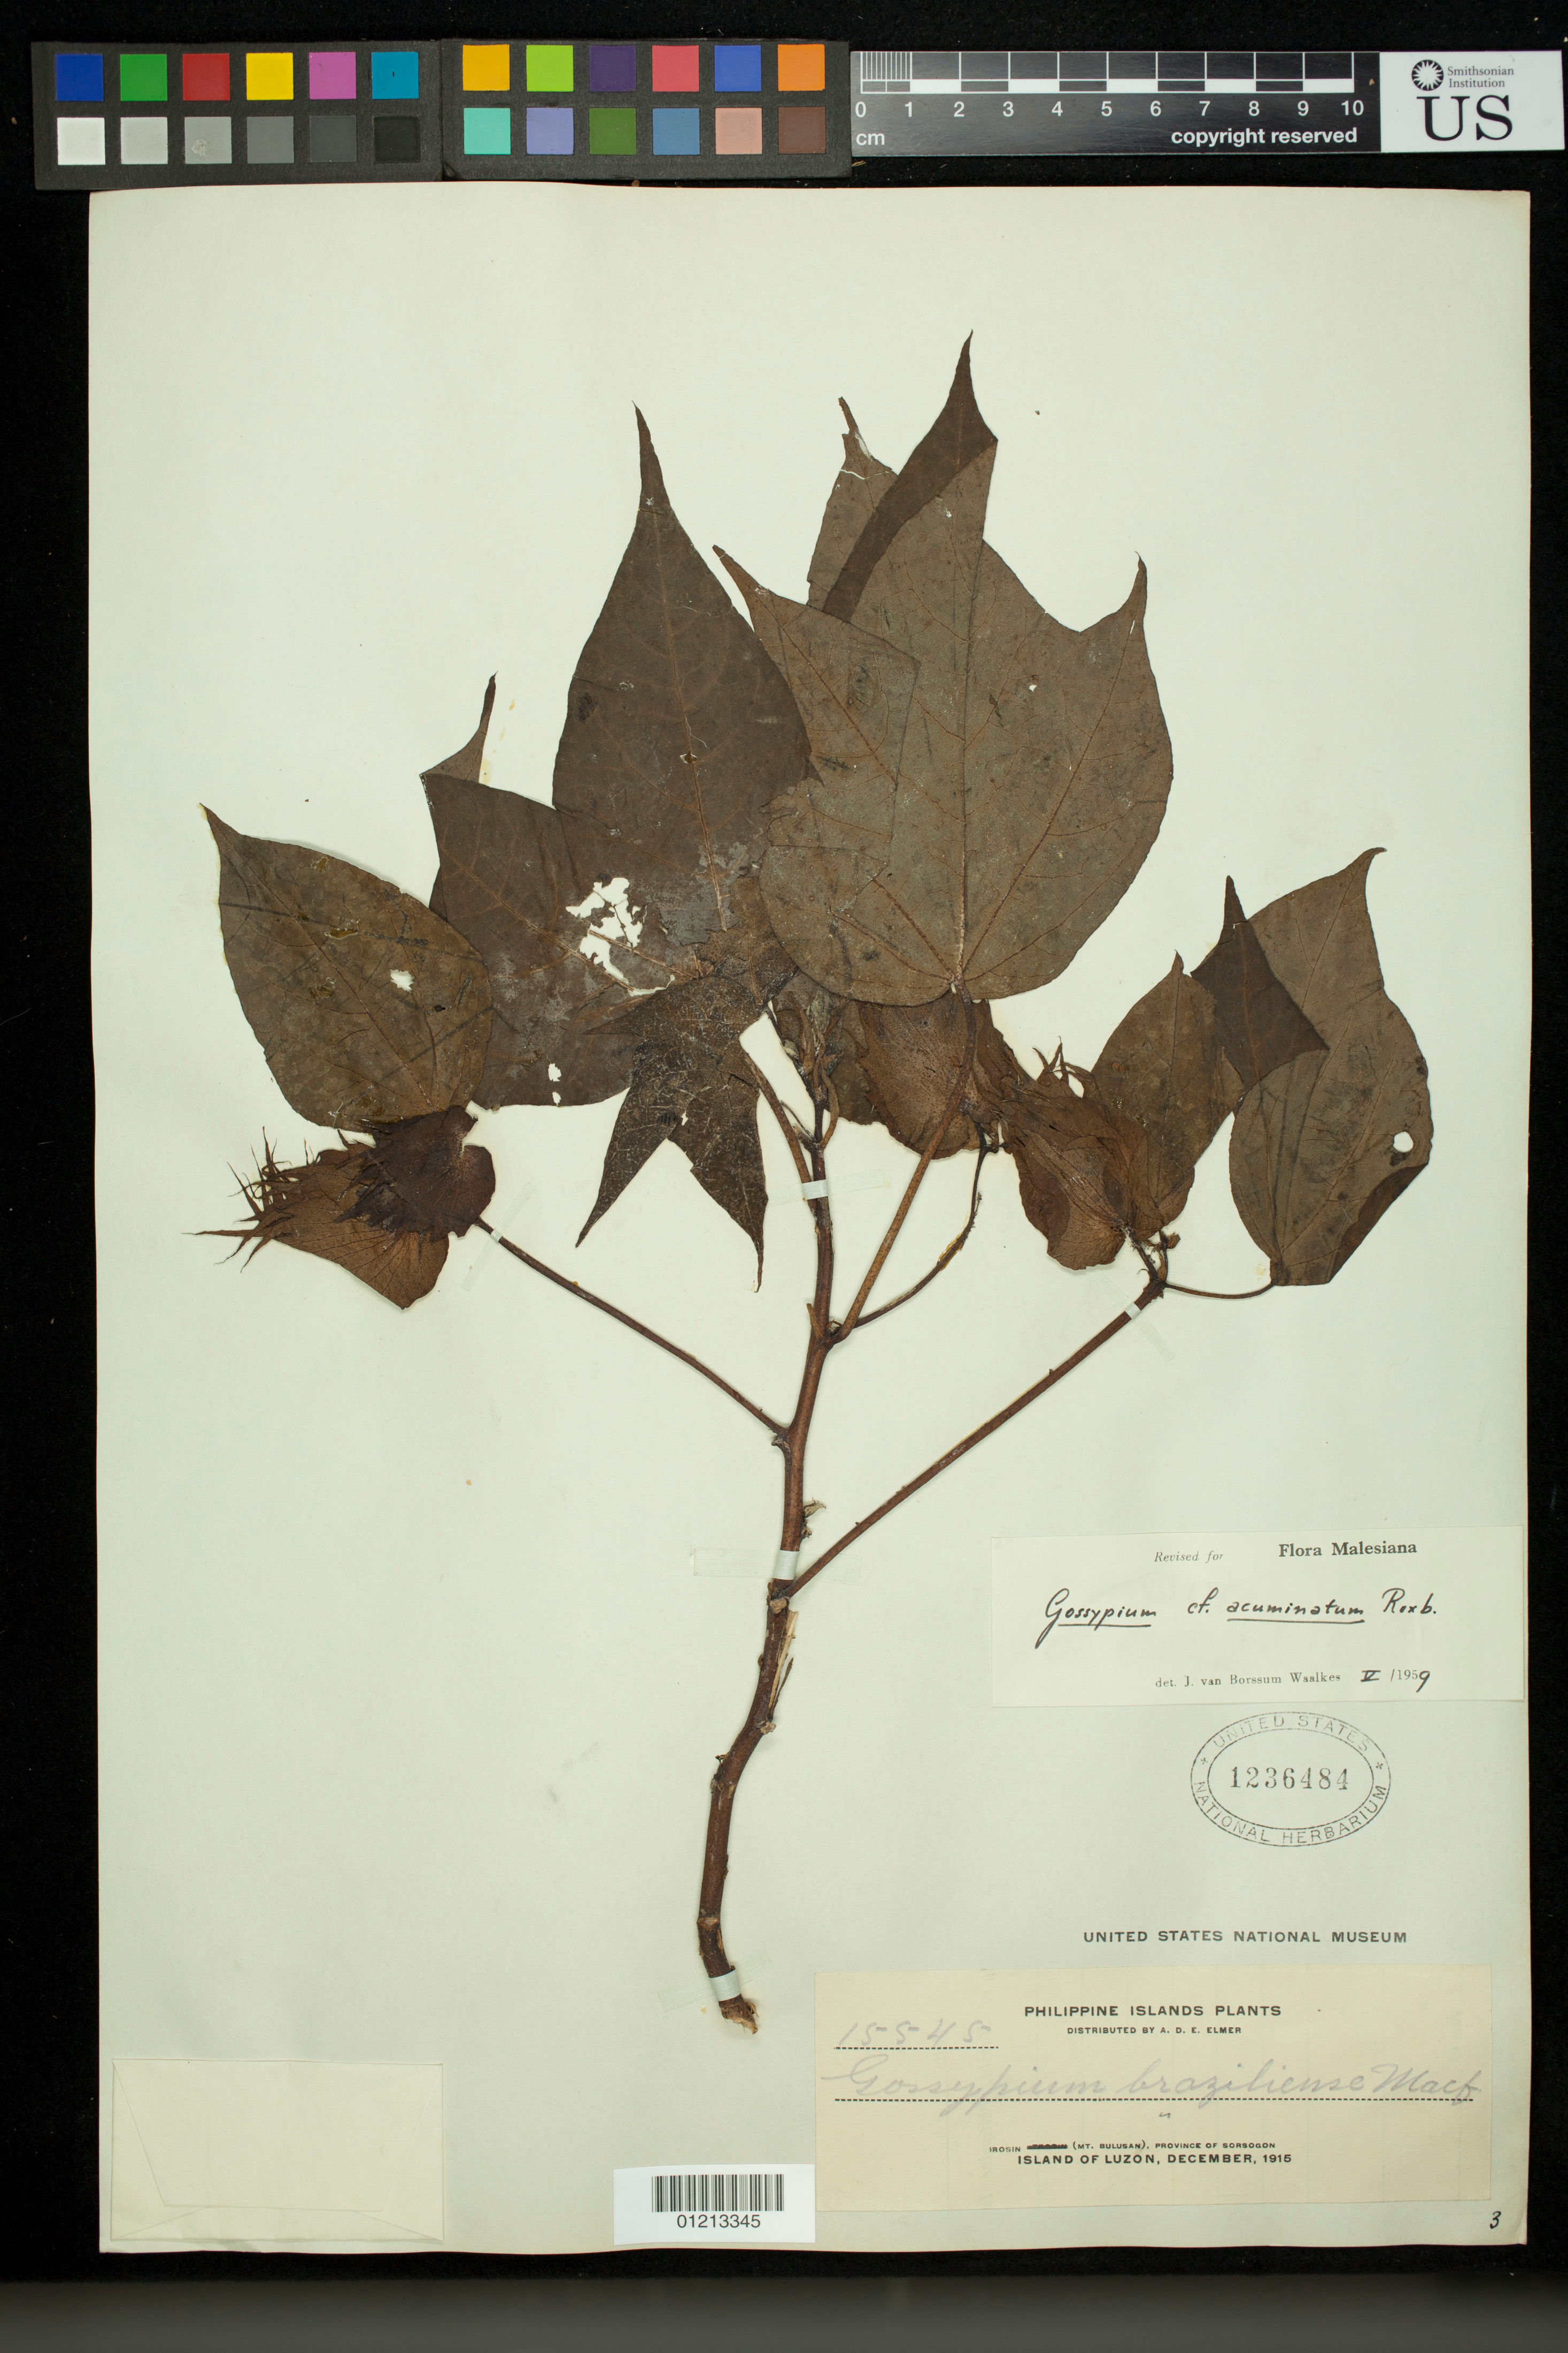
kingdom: Plantae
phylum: Tracheophyta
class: Magnoliopsida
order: Malvales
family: Malvaceae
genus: Gossypium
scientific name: Gossypium acuminatum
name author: Roxb. ex G. Don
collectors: A. D. E. Elmer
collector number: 15545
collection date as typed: Dec 1915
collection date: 1915-12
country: Philippines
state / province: Bicol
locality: Irosin (Mt. Bulusan), Province of Sorsogon, Island of Luzon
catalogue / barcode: US 1236484